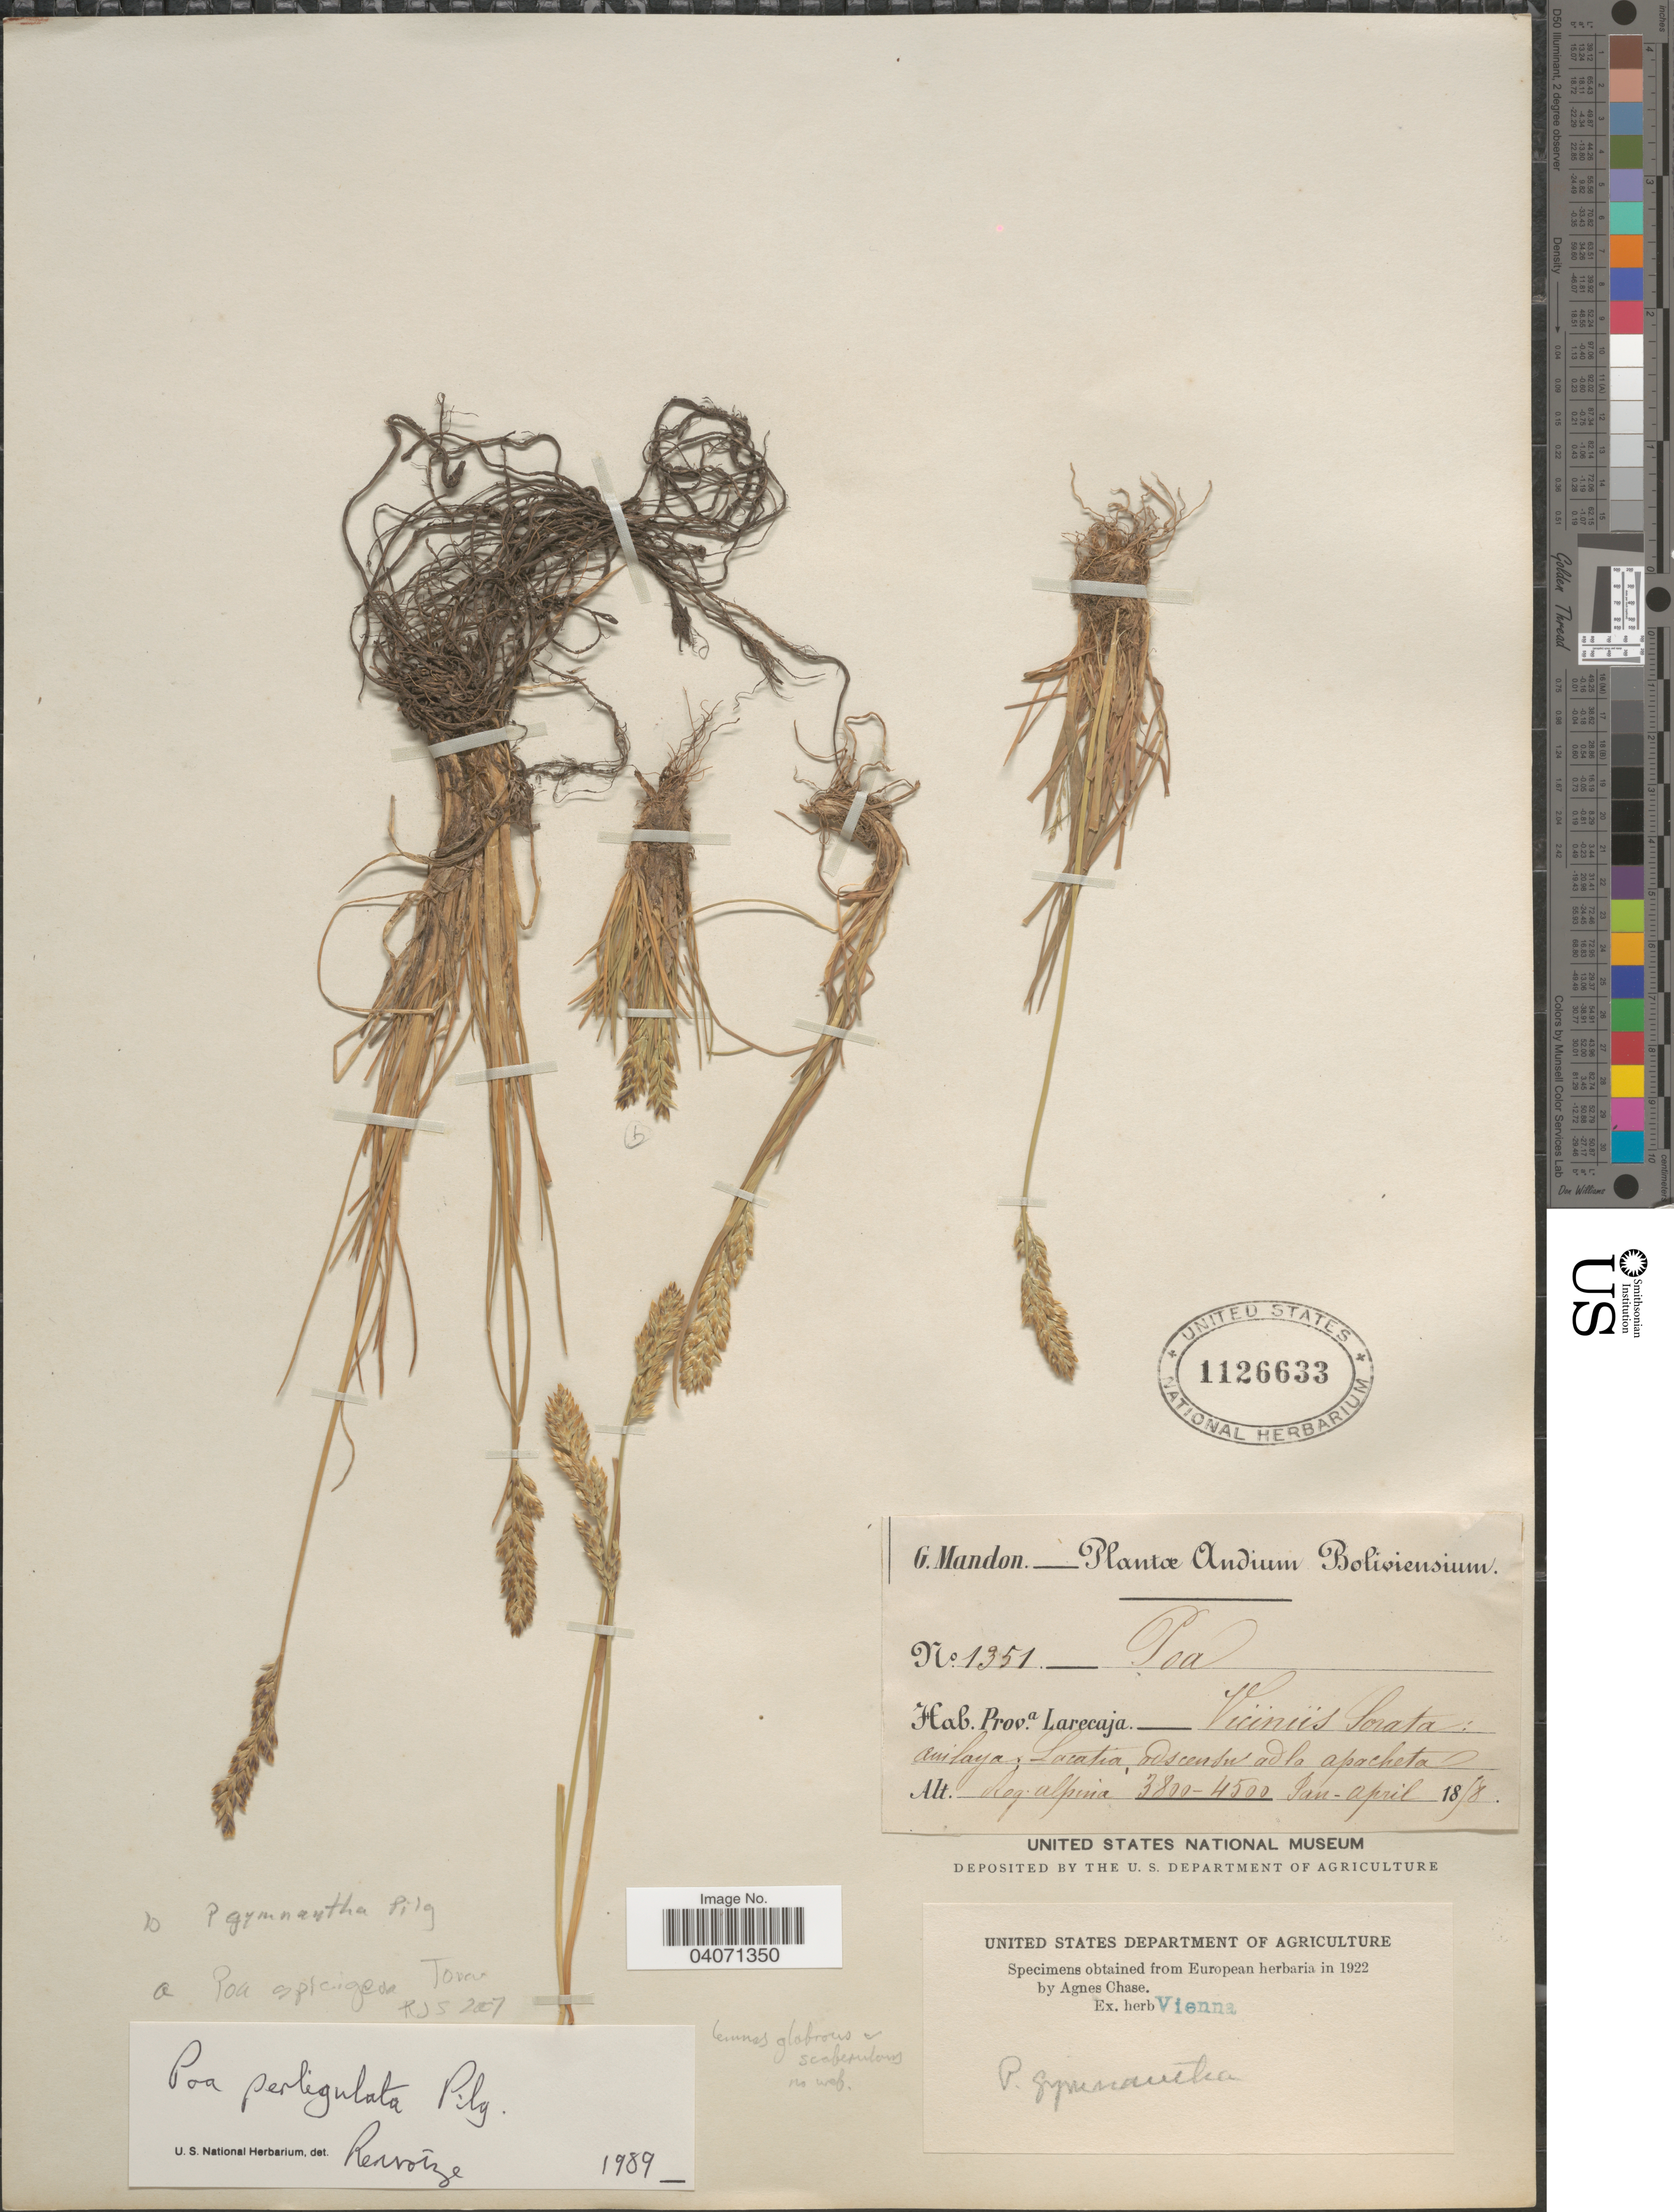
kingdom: Plantae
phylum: Tracheophyta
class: Liliopsida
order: Poales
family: Poaceae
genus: Poa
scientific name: Poa spicigera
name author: Tovar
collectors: G. Mandon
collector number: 1351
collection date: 1858-01/1858-04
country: Bolivia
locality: Andium Boliviensium. Prov.a Larecaja. Viciniis Sorata: amilaya, Lacatia, adscendu ad la apacheta. Reg. alpina.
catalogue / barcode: US 1126633